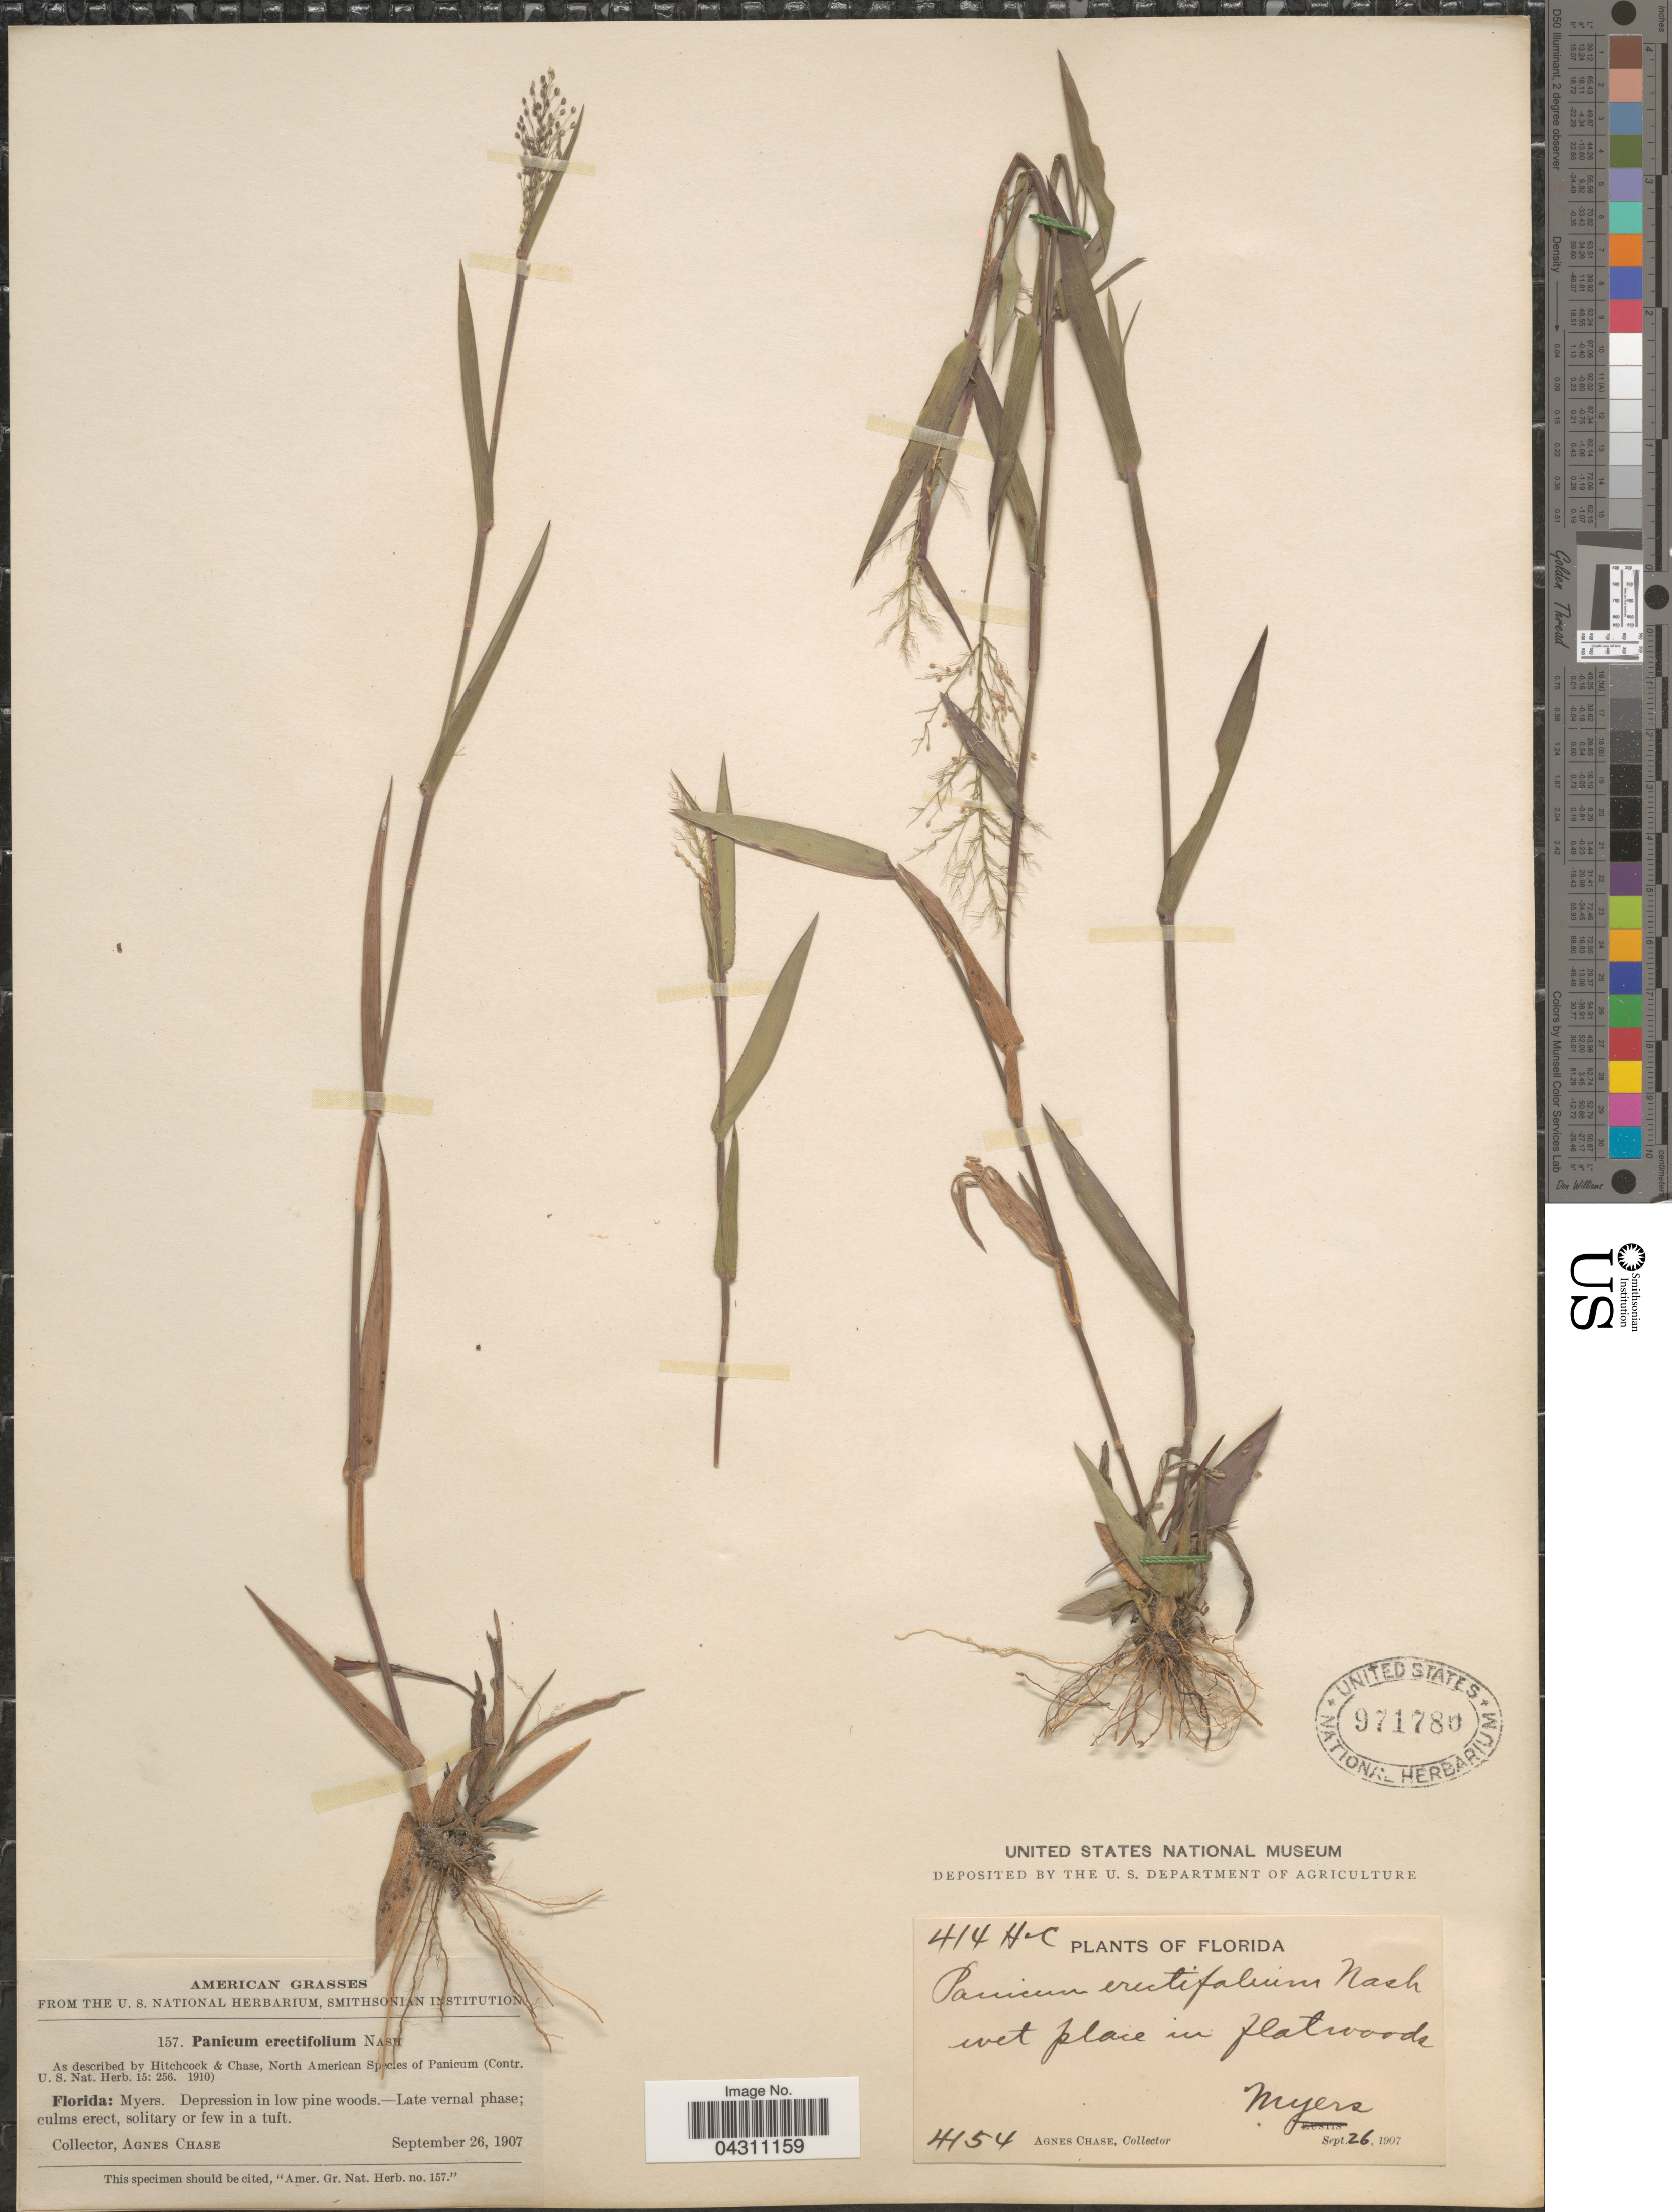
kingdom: Plantae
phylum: Tracheophyta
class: Liliopsida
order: Poales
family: Poaceae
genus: Dichanthelium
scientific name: Dichanthelium sphaerocarpon var. floridanum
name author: (Vasey) Davidse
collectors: A. Chase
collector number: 4154*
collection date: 1907-09-26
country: United States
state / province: Florida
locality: Myers. Depression in low pine woods.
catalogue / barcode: US 971780